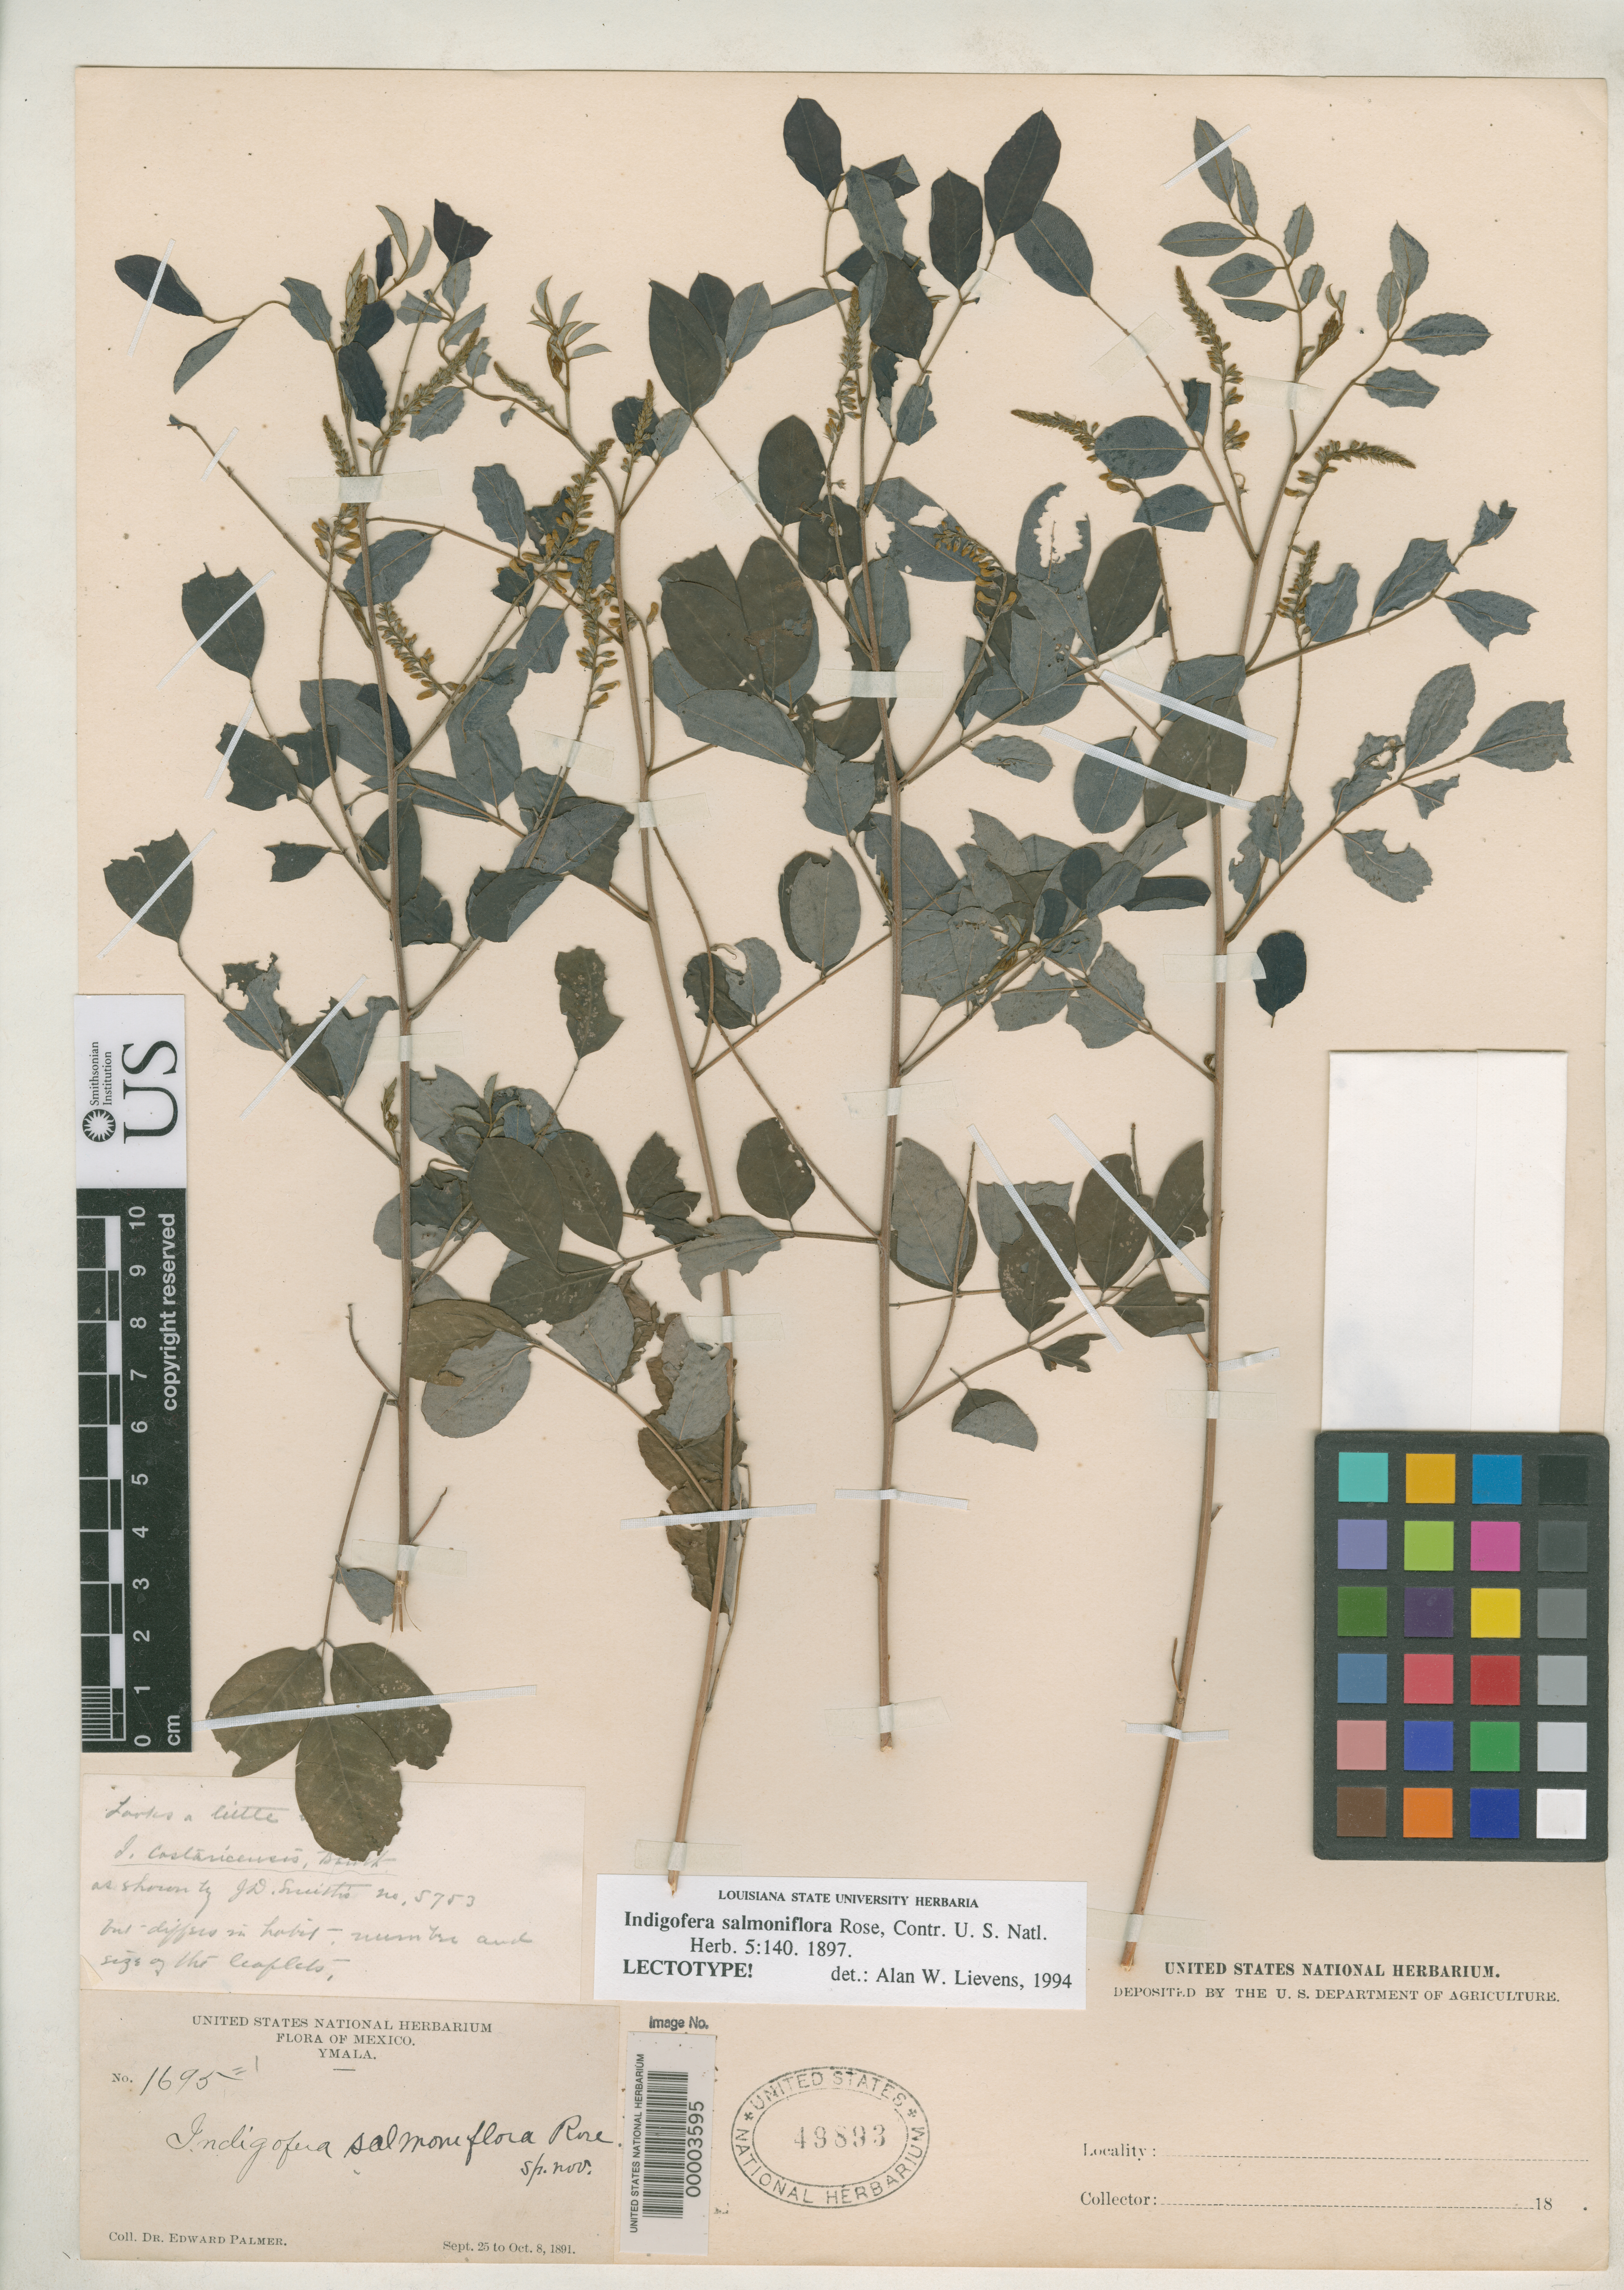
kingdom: Plantae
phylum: Tracheophyta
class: Magnoliopsida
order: Fabales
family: Fabaceae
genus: Indigofera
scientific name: Indigofera salmoniflora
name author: Rose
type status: Syntype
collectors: E. Palmer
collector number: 1695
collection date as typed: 25 Sep 1891 to 08 Oct 1891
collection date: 1891-09-25/1891-10-08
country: Mexico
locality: Ymala.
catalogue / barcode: US 49893